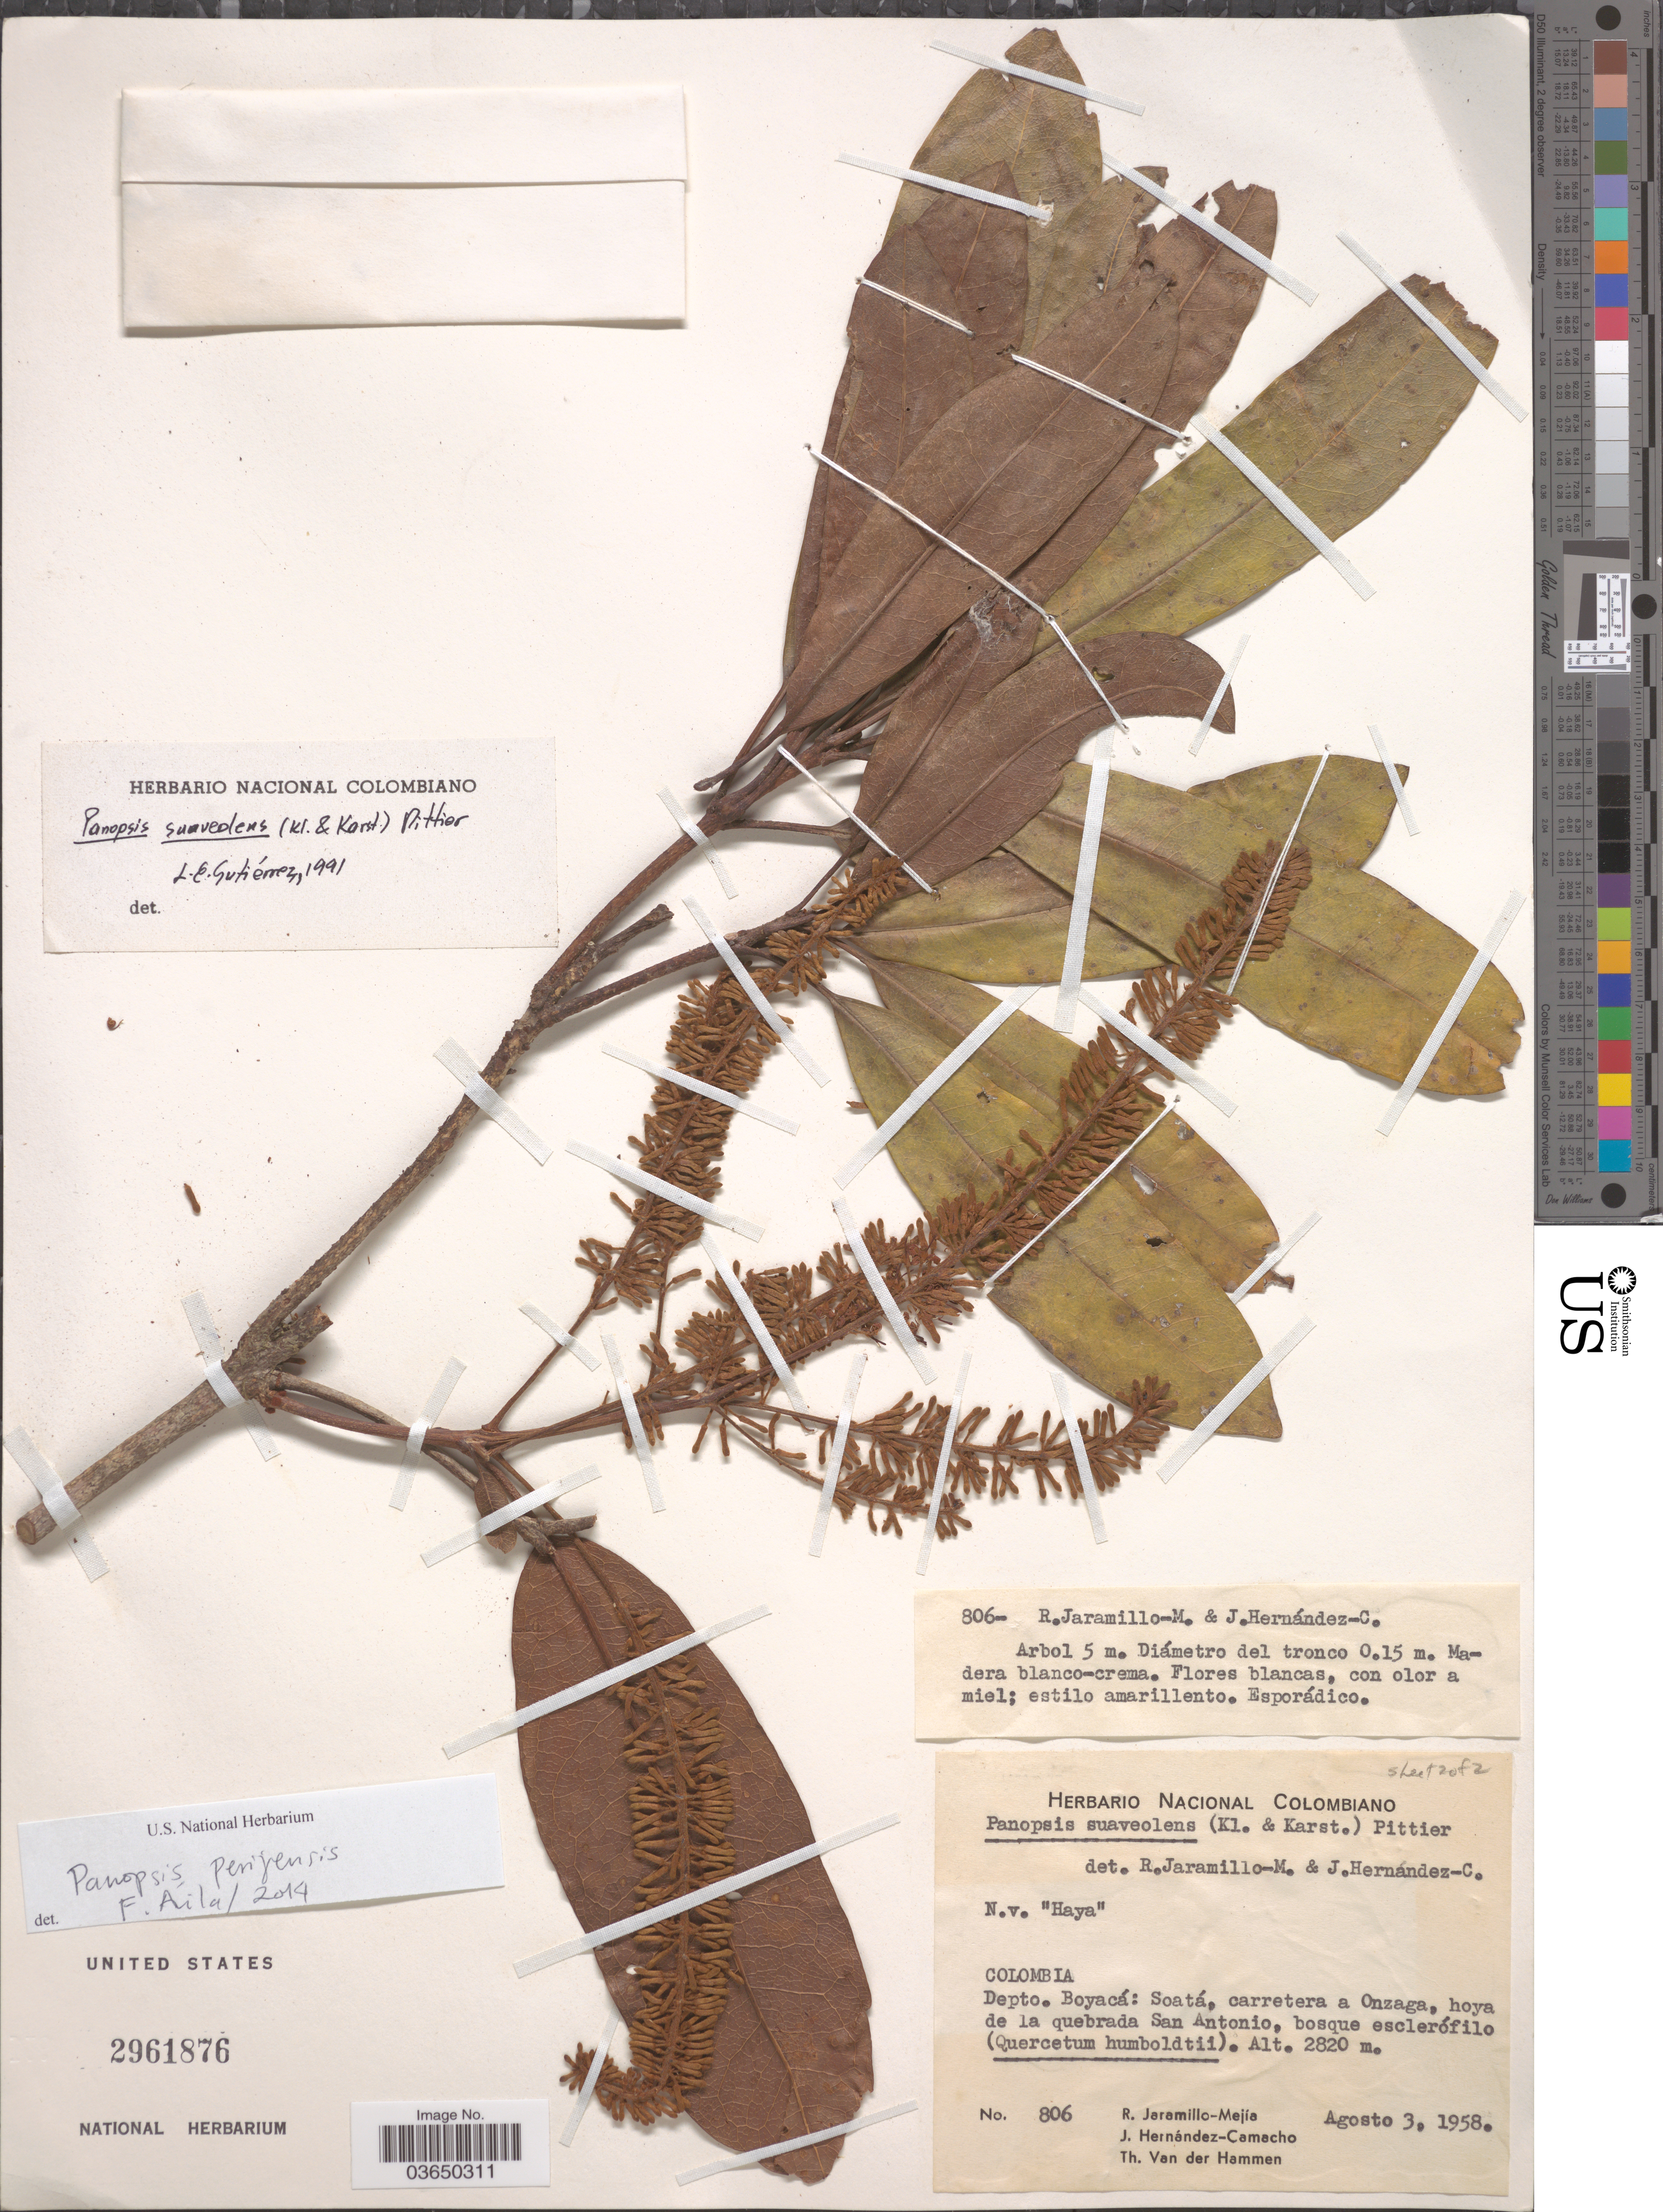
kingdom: Plantae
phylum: Tracheophyta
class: Magnoliopsida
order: Proteales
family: Proteaceae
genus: Panopsis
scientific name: Panopsis perijensis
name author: Steyerm. ex K.S. Edwards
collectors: R. Jaramillo M., J. Hernández-Camacho & T. Hammen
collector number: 806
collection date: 1958-08-03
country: Colombia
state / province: Boyacá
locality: Depto. Boyacá: Soatá, carretera a Onzaga, hoya de la quebrada San Antonio.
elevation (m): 2820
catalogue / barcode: US 2961876